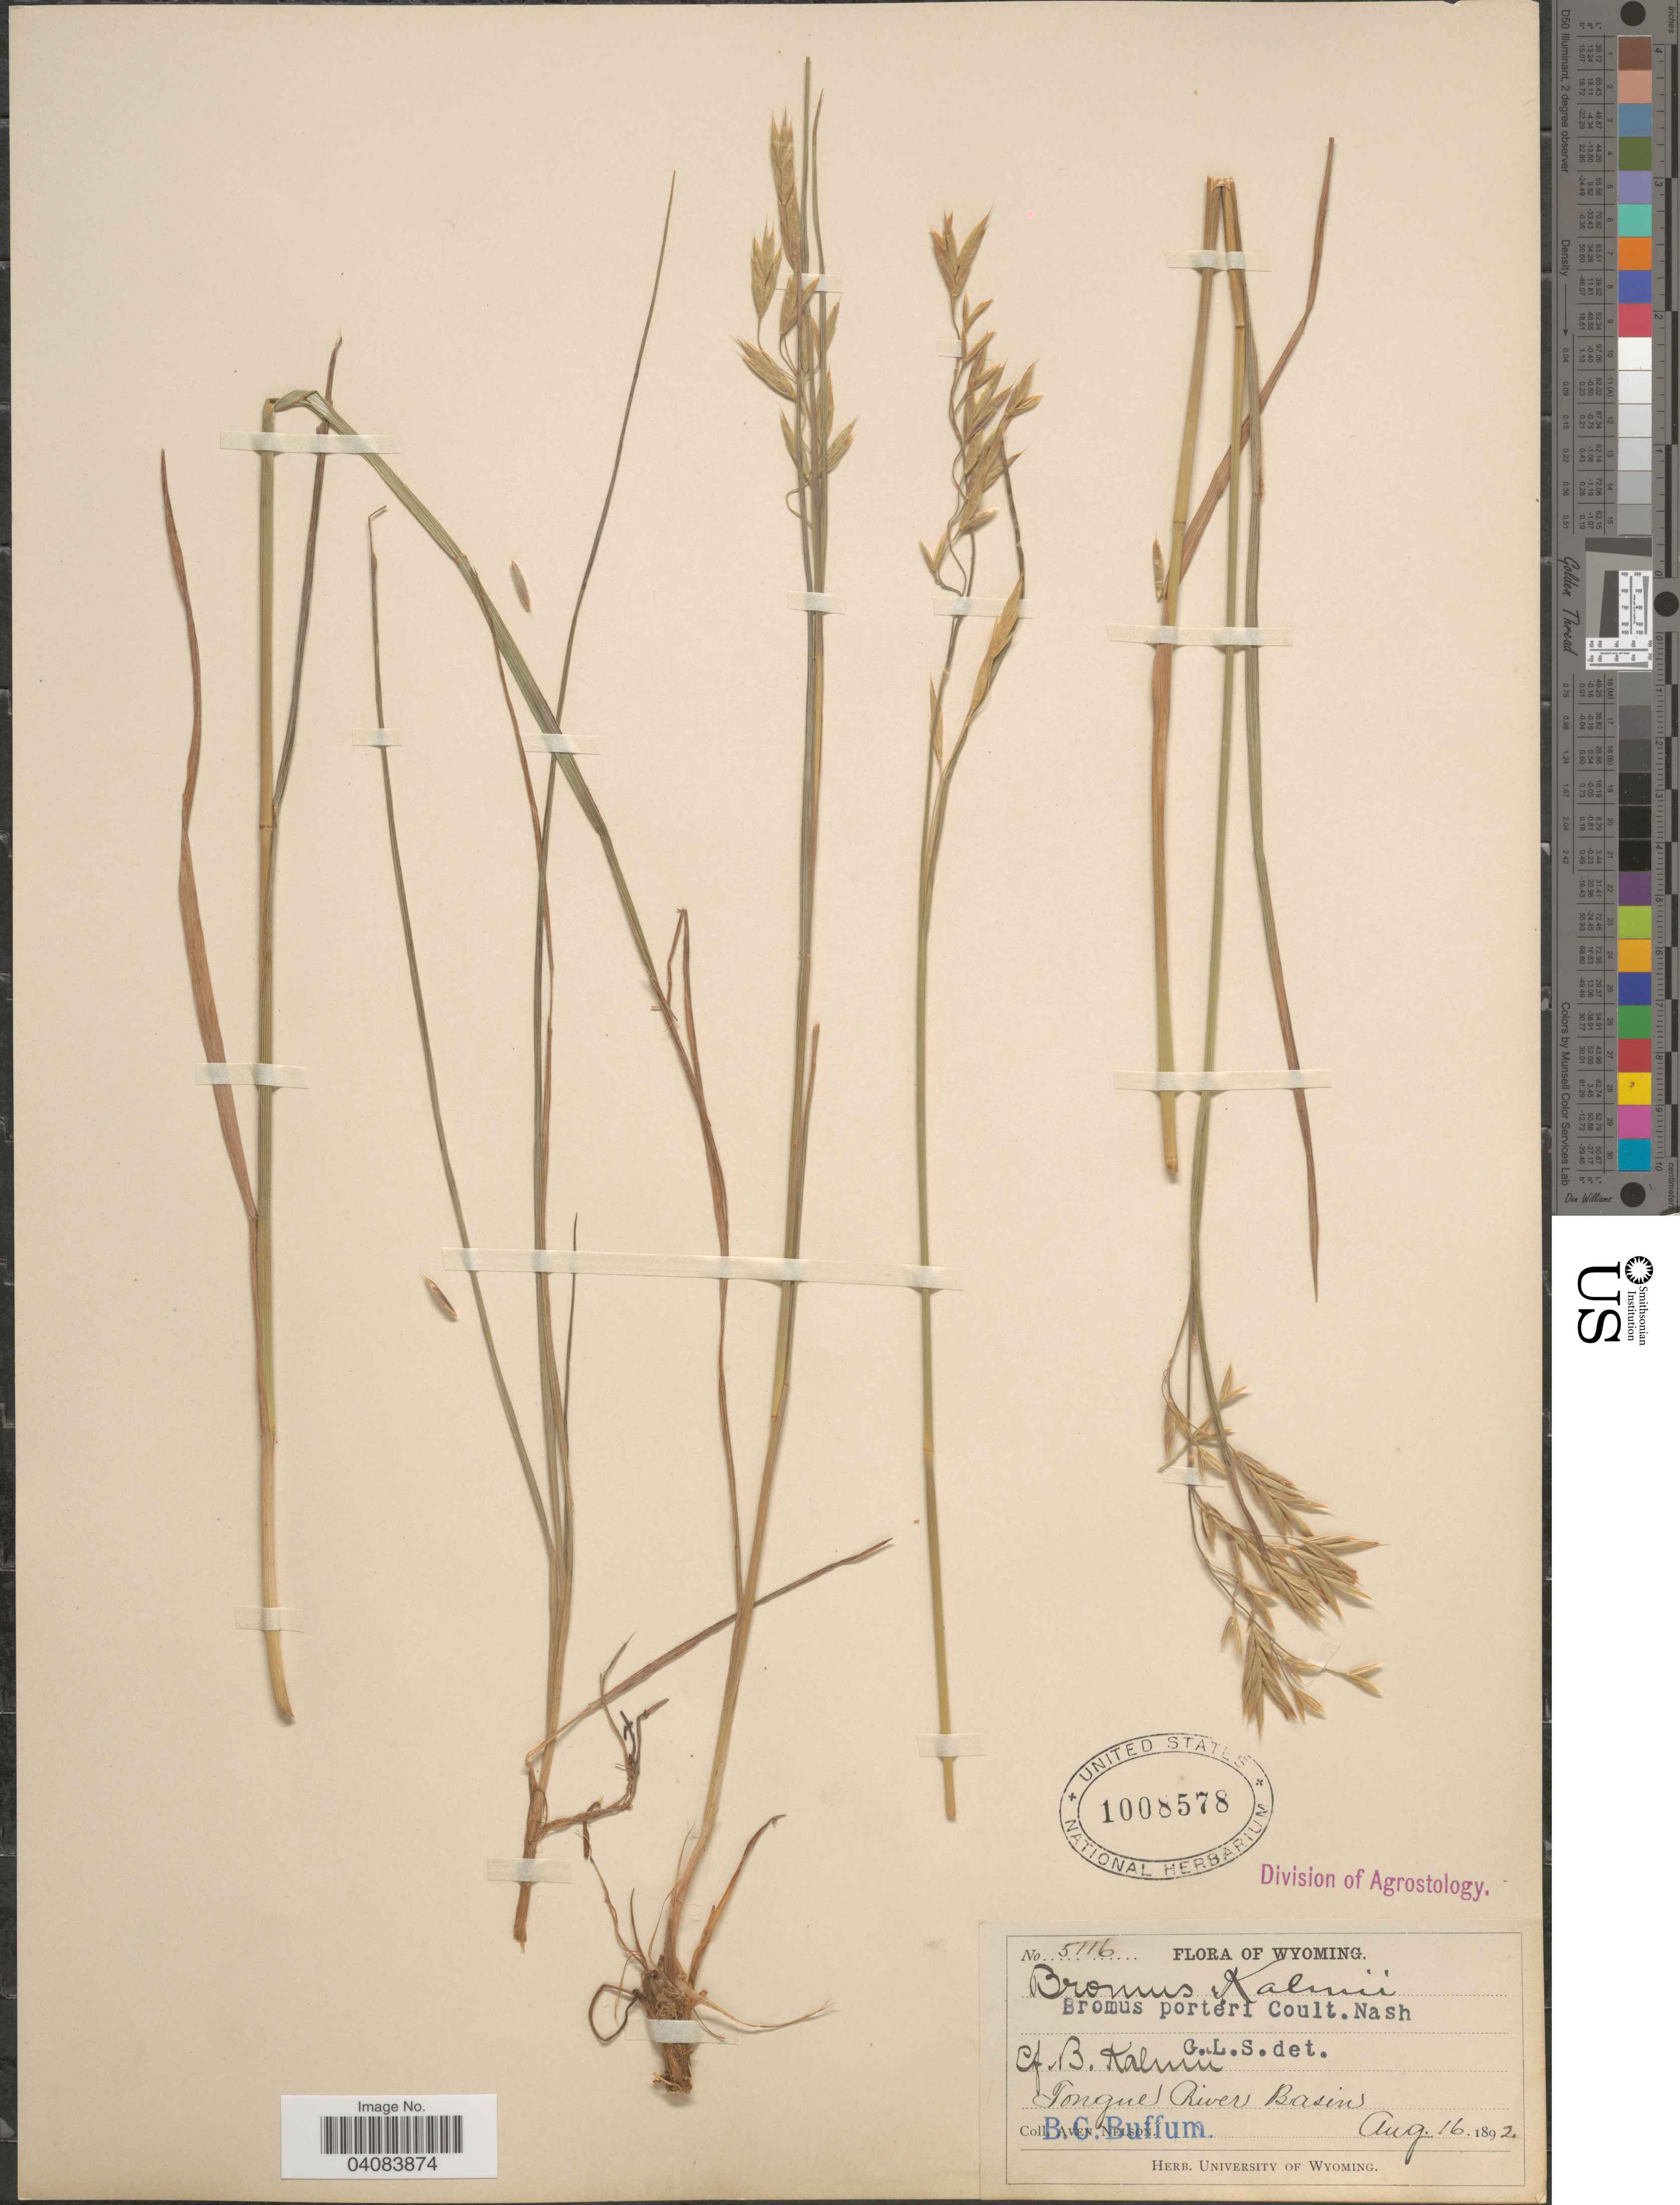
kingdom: Plantae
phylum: Tracheophyta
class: Liliopsida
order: Poales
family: Poaceae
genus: Bromus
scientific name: Bromus porteri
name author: (J.M. Coult.) Nash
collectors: B. Buffum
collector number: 5116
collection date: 1892-08-16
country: United States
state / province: Wyoming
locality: Tongue River Basin.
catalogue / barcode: US 1008578